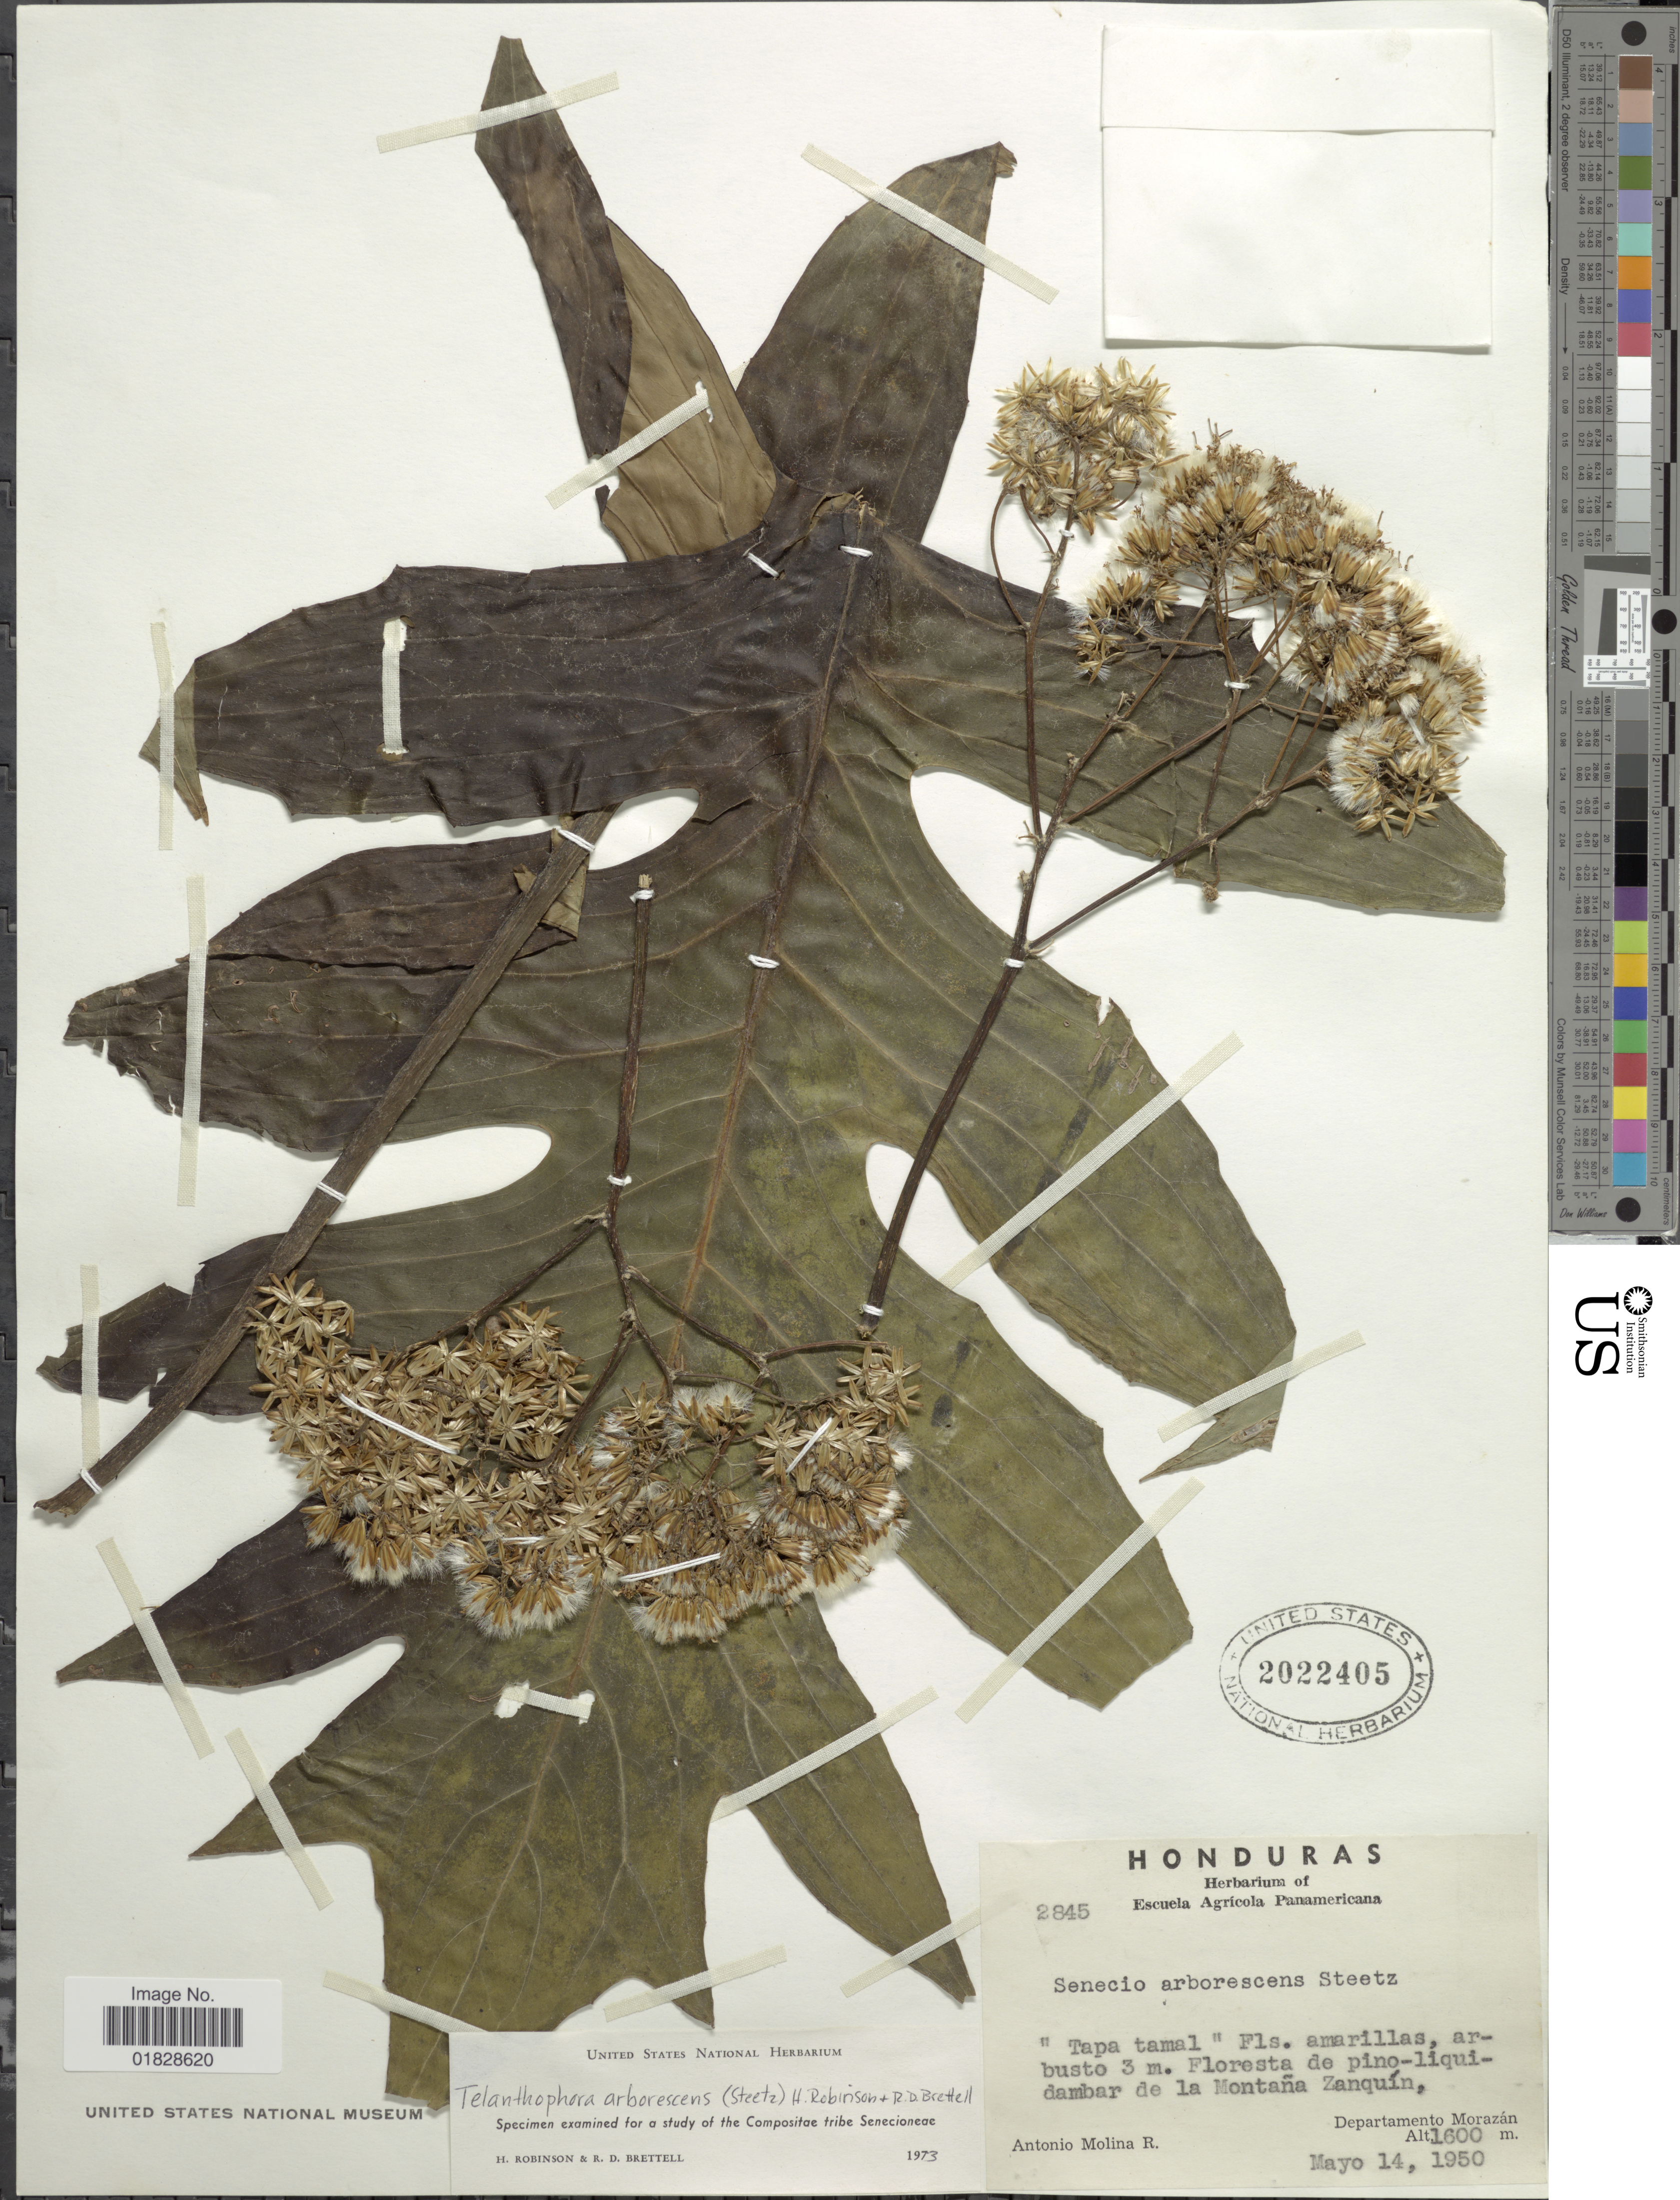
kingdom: Plantae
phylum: Tracheophyta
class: Magnoliopsida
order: Asterales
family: Asteraceae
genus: Telanthophora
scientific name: Telanthophora arborescens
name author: (Steetz) H. Rob. & Brettell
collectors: A. Molina R.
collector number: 2845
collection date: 1950-05-14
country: Honduras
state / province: Fco. Morazán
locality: Floresta de pino-liquidambar de la Montaña Zanquín, Departamento Morazán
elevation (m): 1600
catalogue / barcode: US 2022405